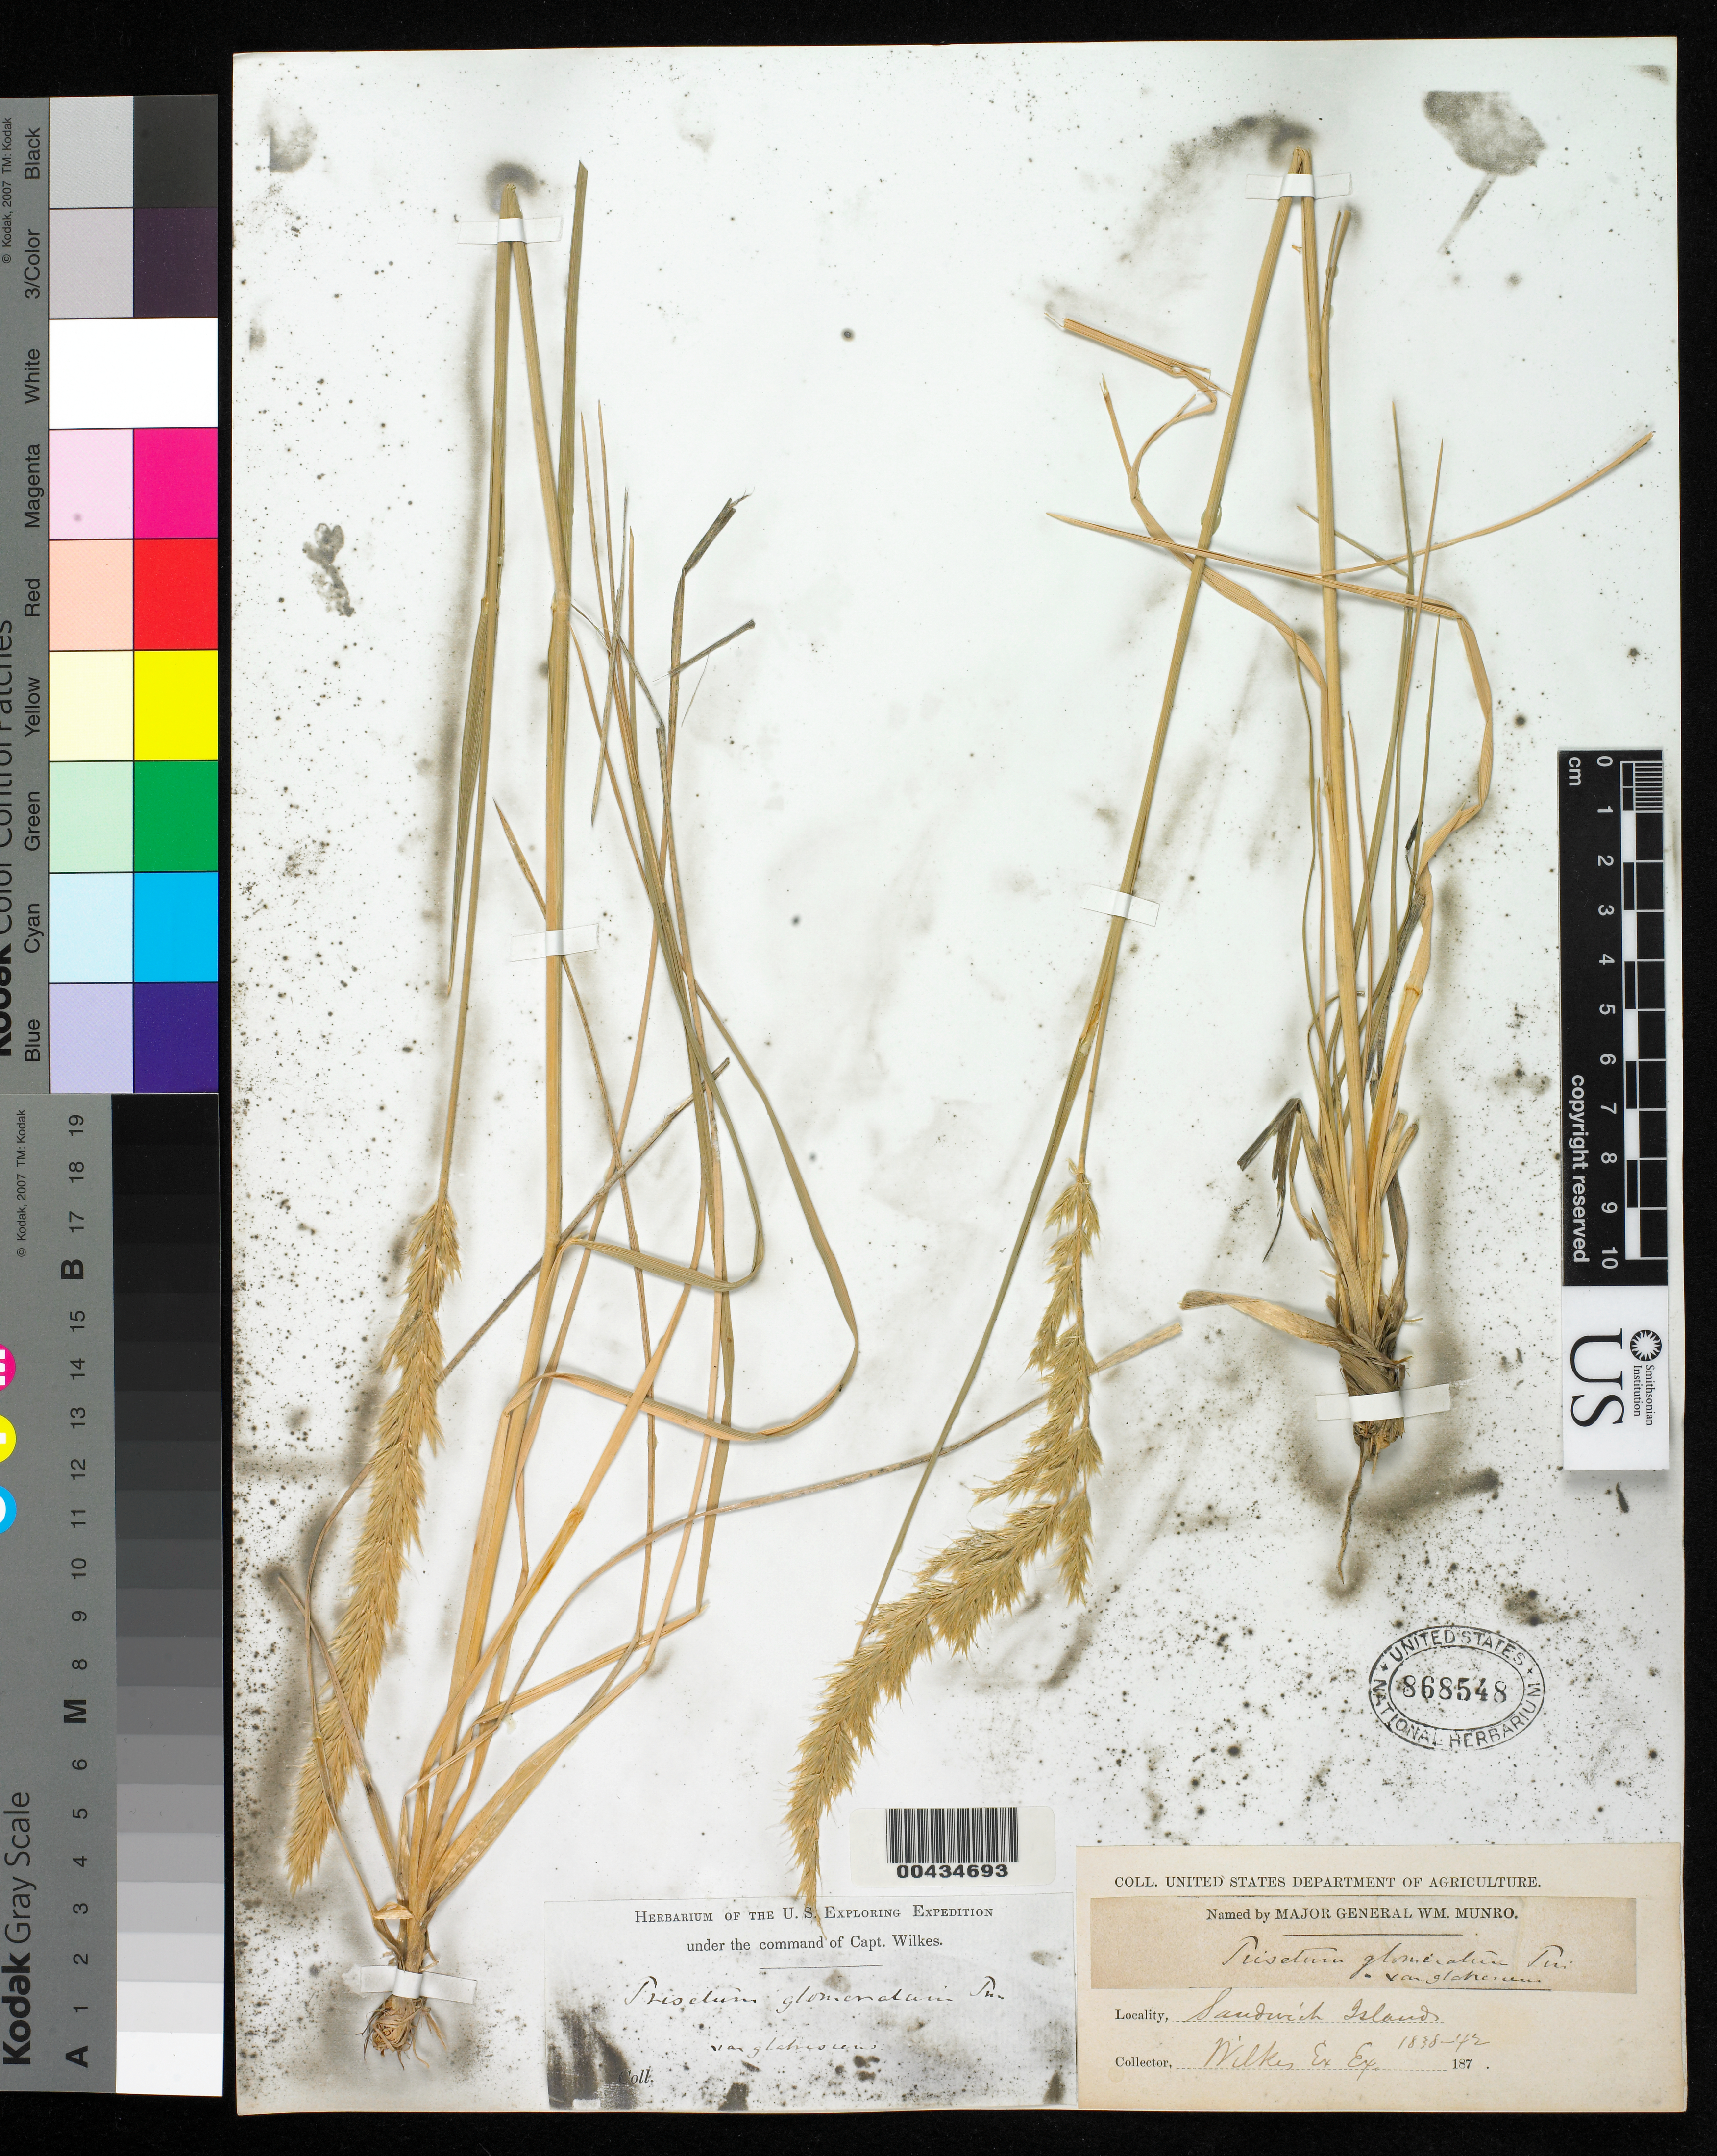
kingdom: Plantae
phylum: Tracheophyta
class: Liliopsida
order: Poales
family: Poaceae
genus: Koeleria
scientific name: Koeleria glomerata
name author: Kunth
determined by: Poaceae Reorganization Project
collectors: Wilkes Explor. Exped.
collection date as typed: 1838 to -- --- 1842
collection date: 1838/1842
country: United States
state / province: Hawaii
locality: Sandwich Islands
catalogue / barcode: US 868548